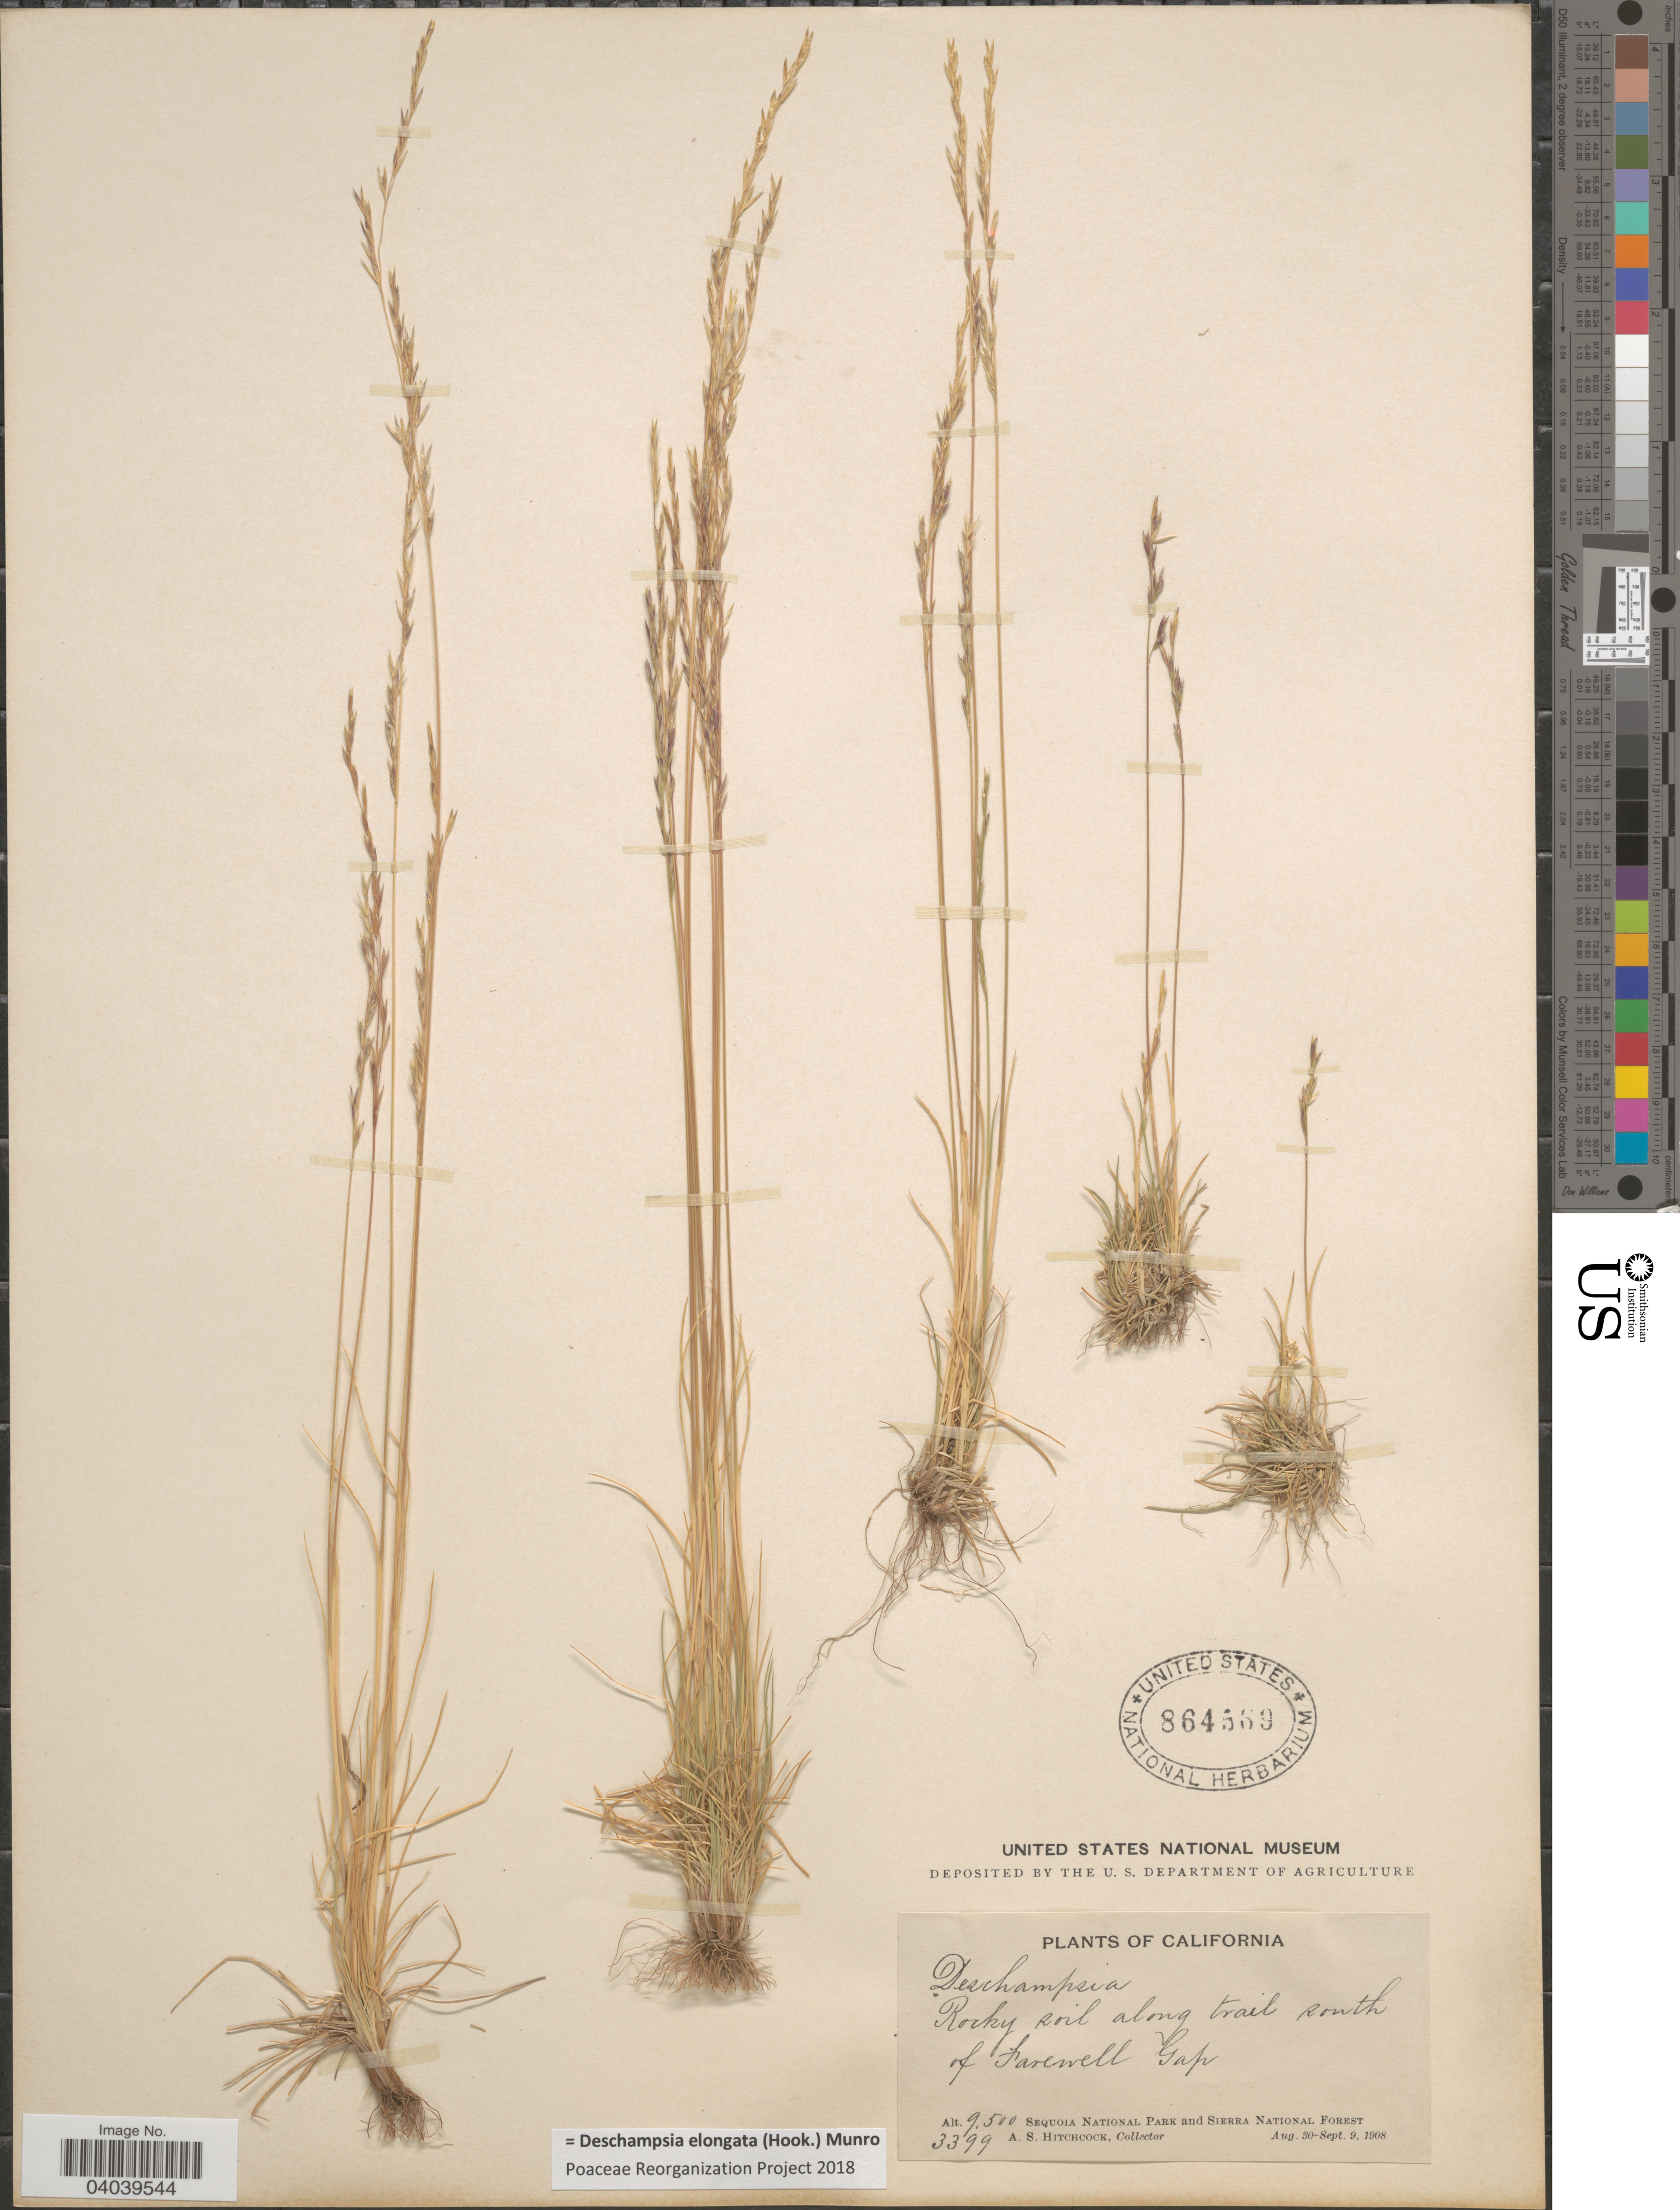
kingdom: Plantae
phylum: Tracheophyta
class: Liliopsida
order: Poales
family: Poaceae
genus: Deschampsia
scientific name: Deschampsia elongata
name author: (Hook.) Munro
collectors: A. S. Hitchcock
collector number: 3399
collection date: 1908-08-30/1908-09-09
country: United States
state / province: California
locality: Rocky soil along trail south of Farewell Gap. Sequoia National park and Sierra National Forest.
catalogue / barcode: US 864569